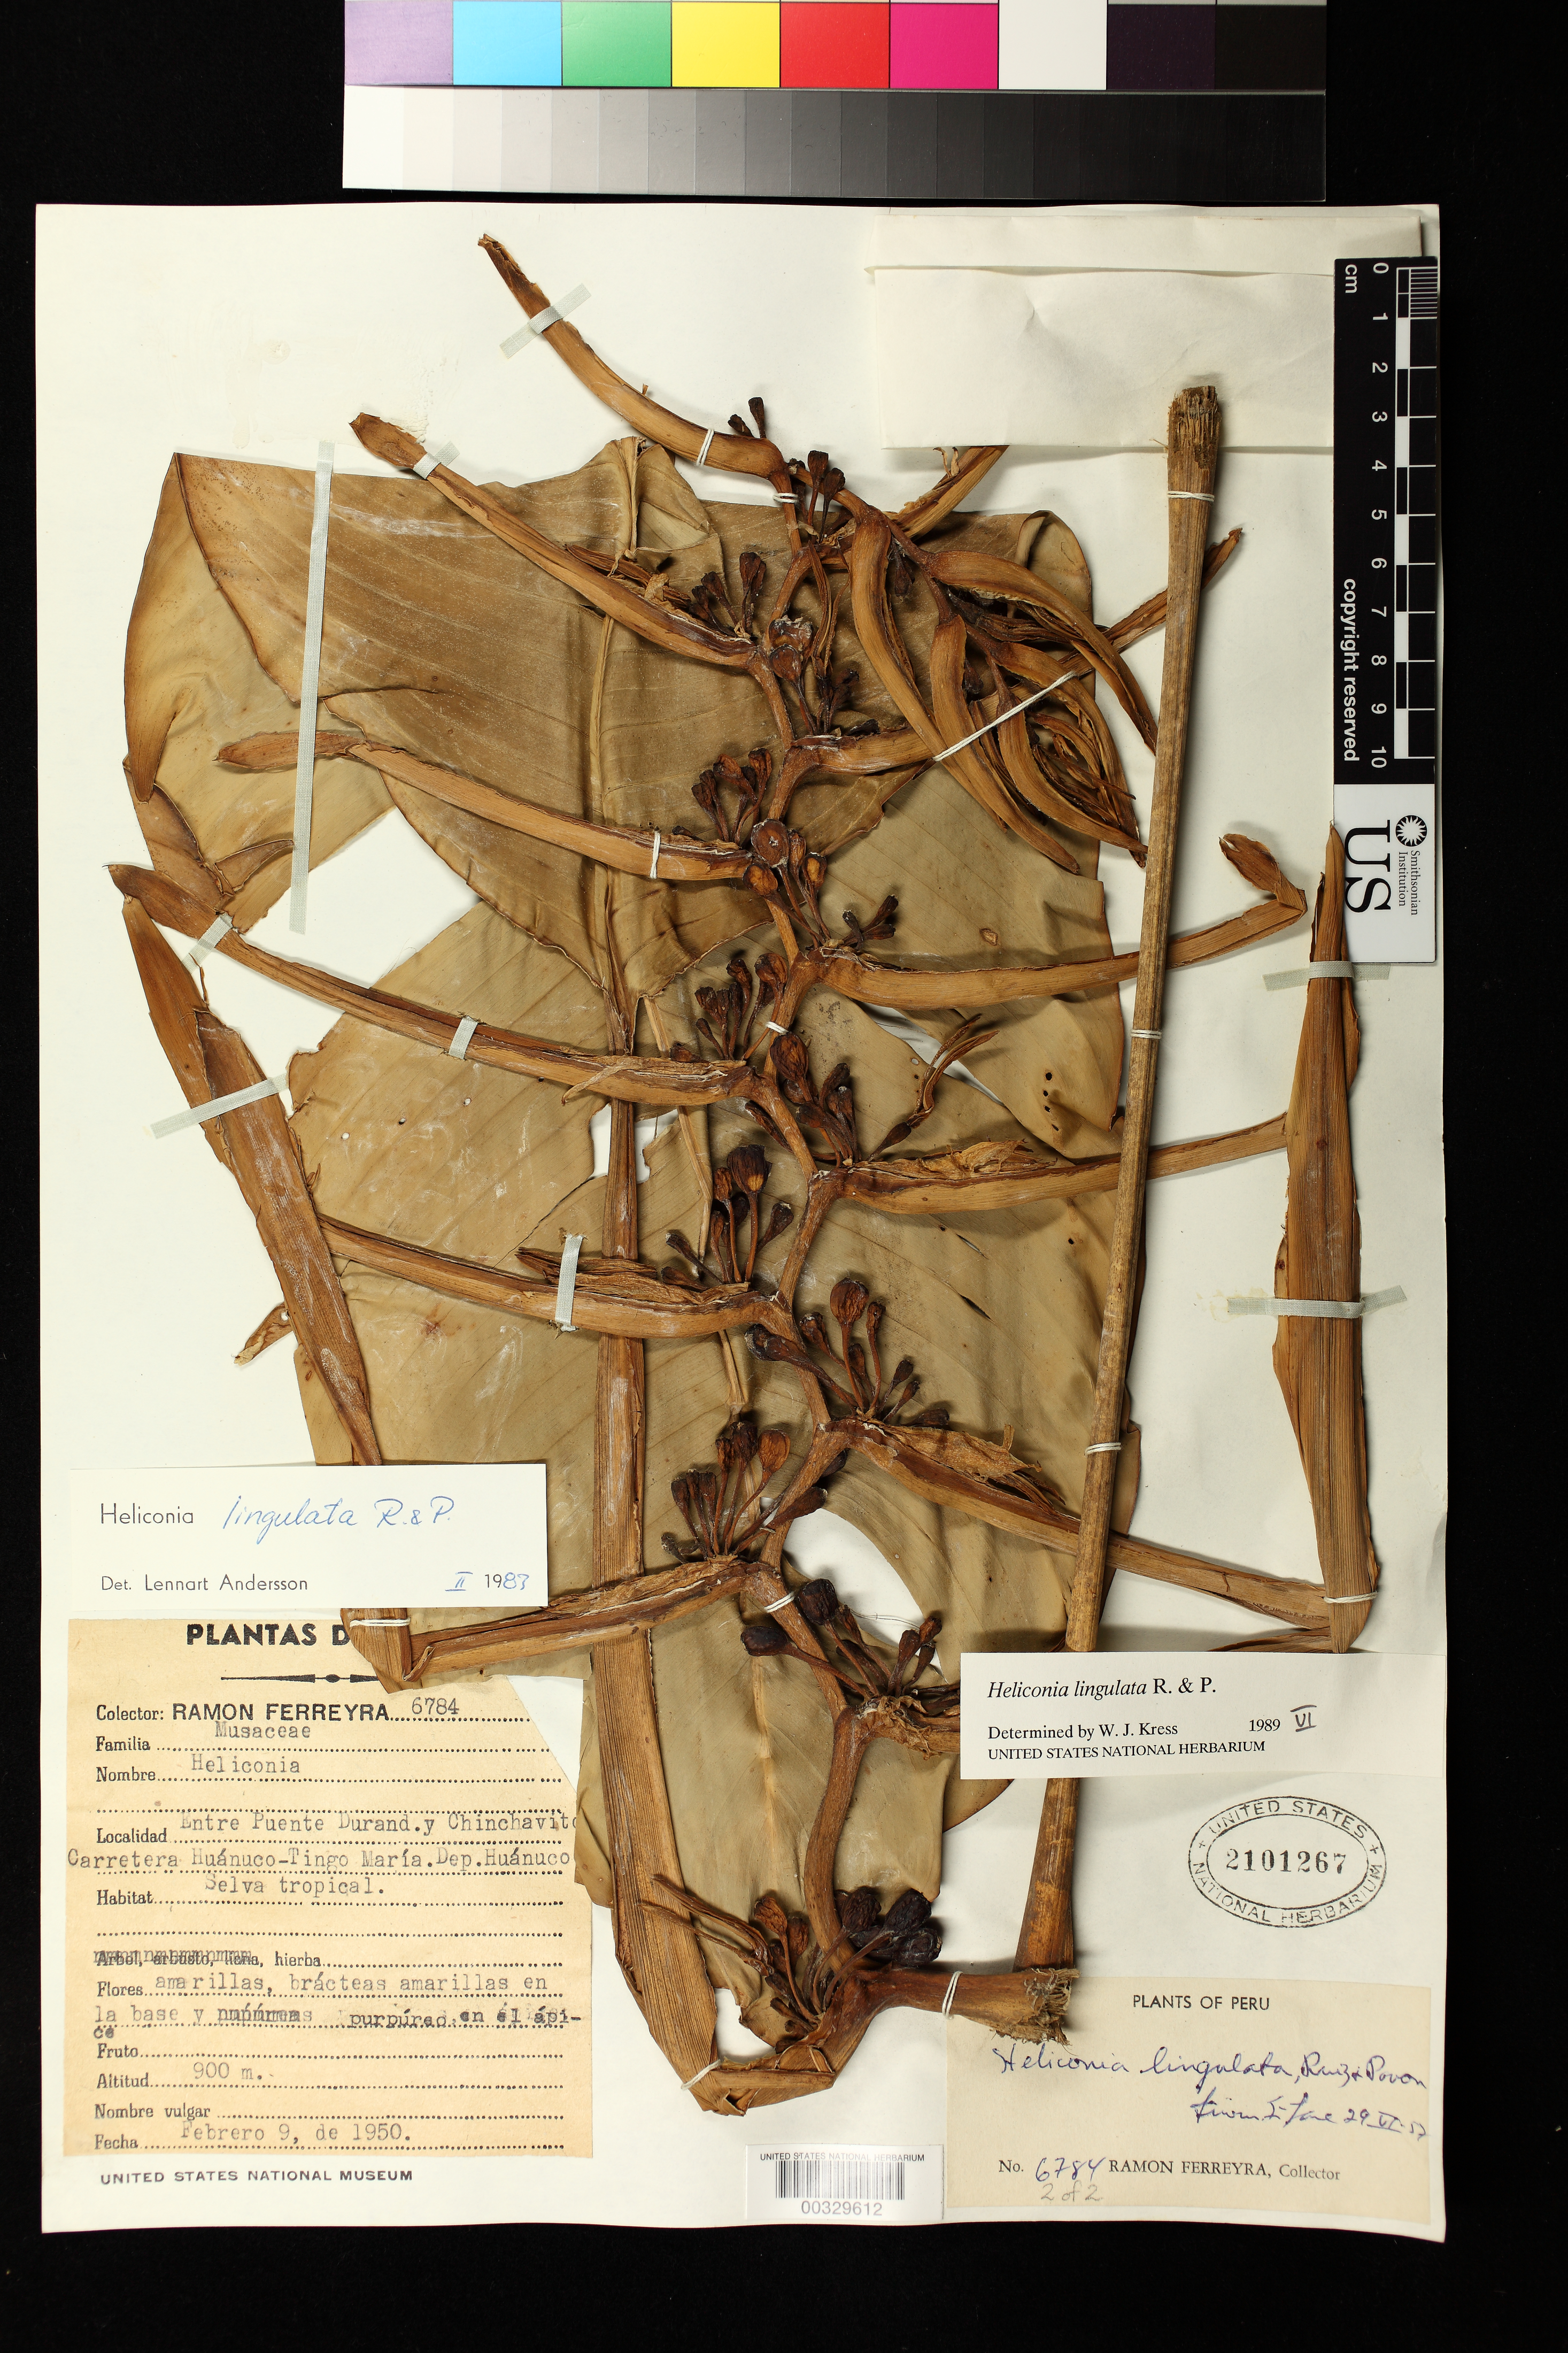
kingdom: Plantae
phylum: Tracheophyta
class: Liliopsida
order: Zingiberales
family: Heliconiaceae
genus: Heliconia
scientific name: Heliconia lingulata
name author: Ruiz & Pav.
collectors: R. A. Ferreyra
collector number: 6784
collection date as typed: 09 Feb 1950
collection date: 1950-02-09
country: Peru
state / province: Huánuco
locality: between Puente Durand and Chinchavito, Huánuco-Tingo María Highway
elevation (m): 900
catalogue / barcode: US 2101267